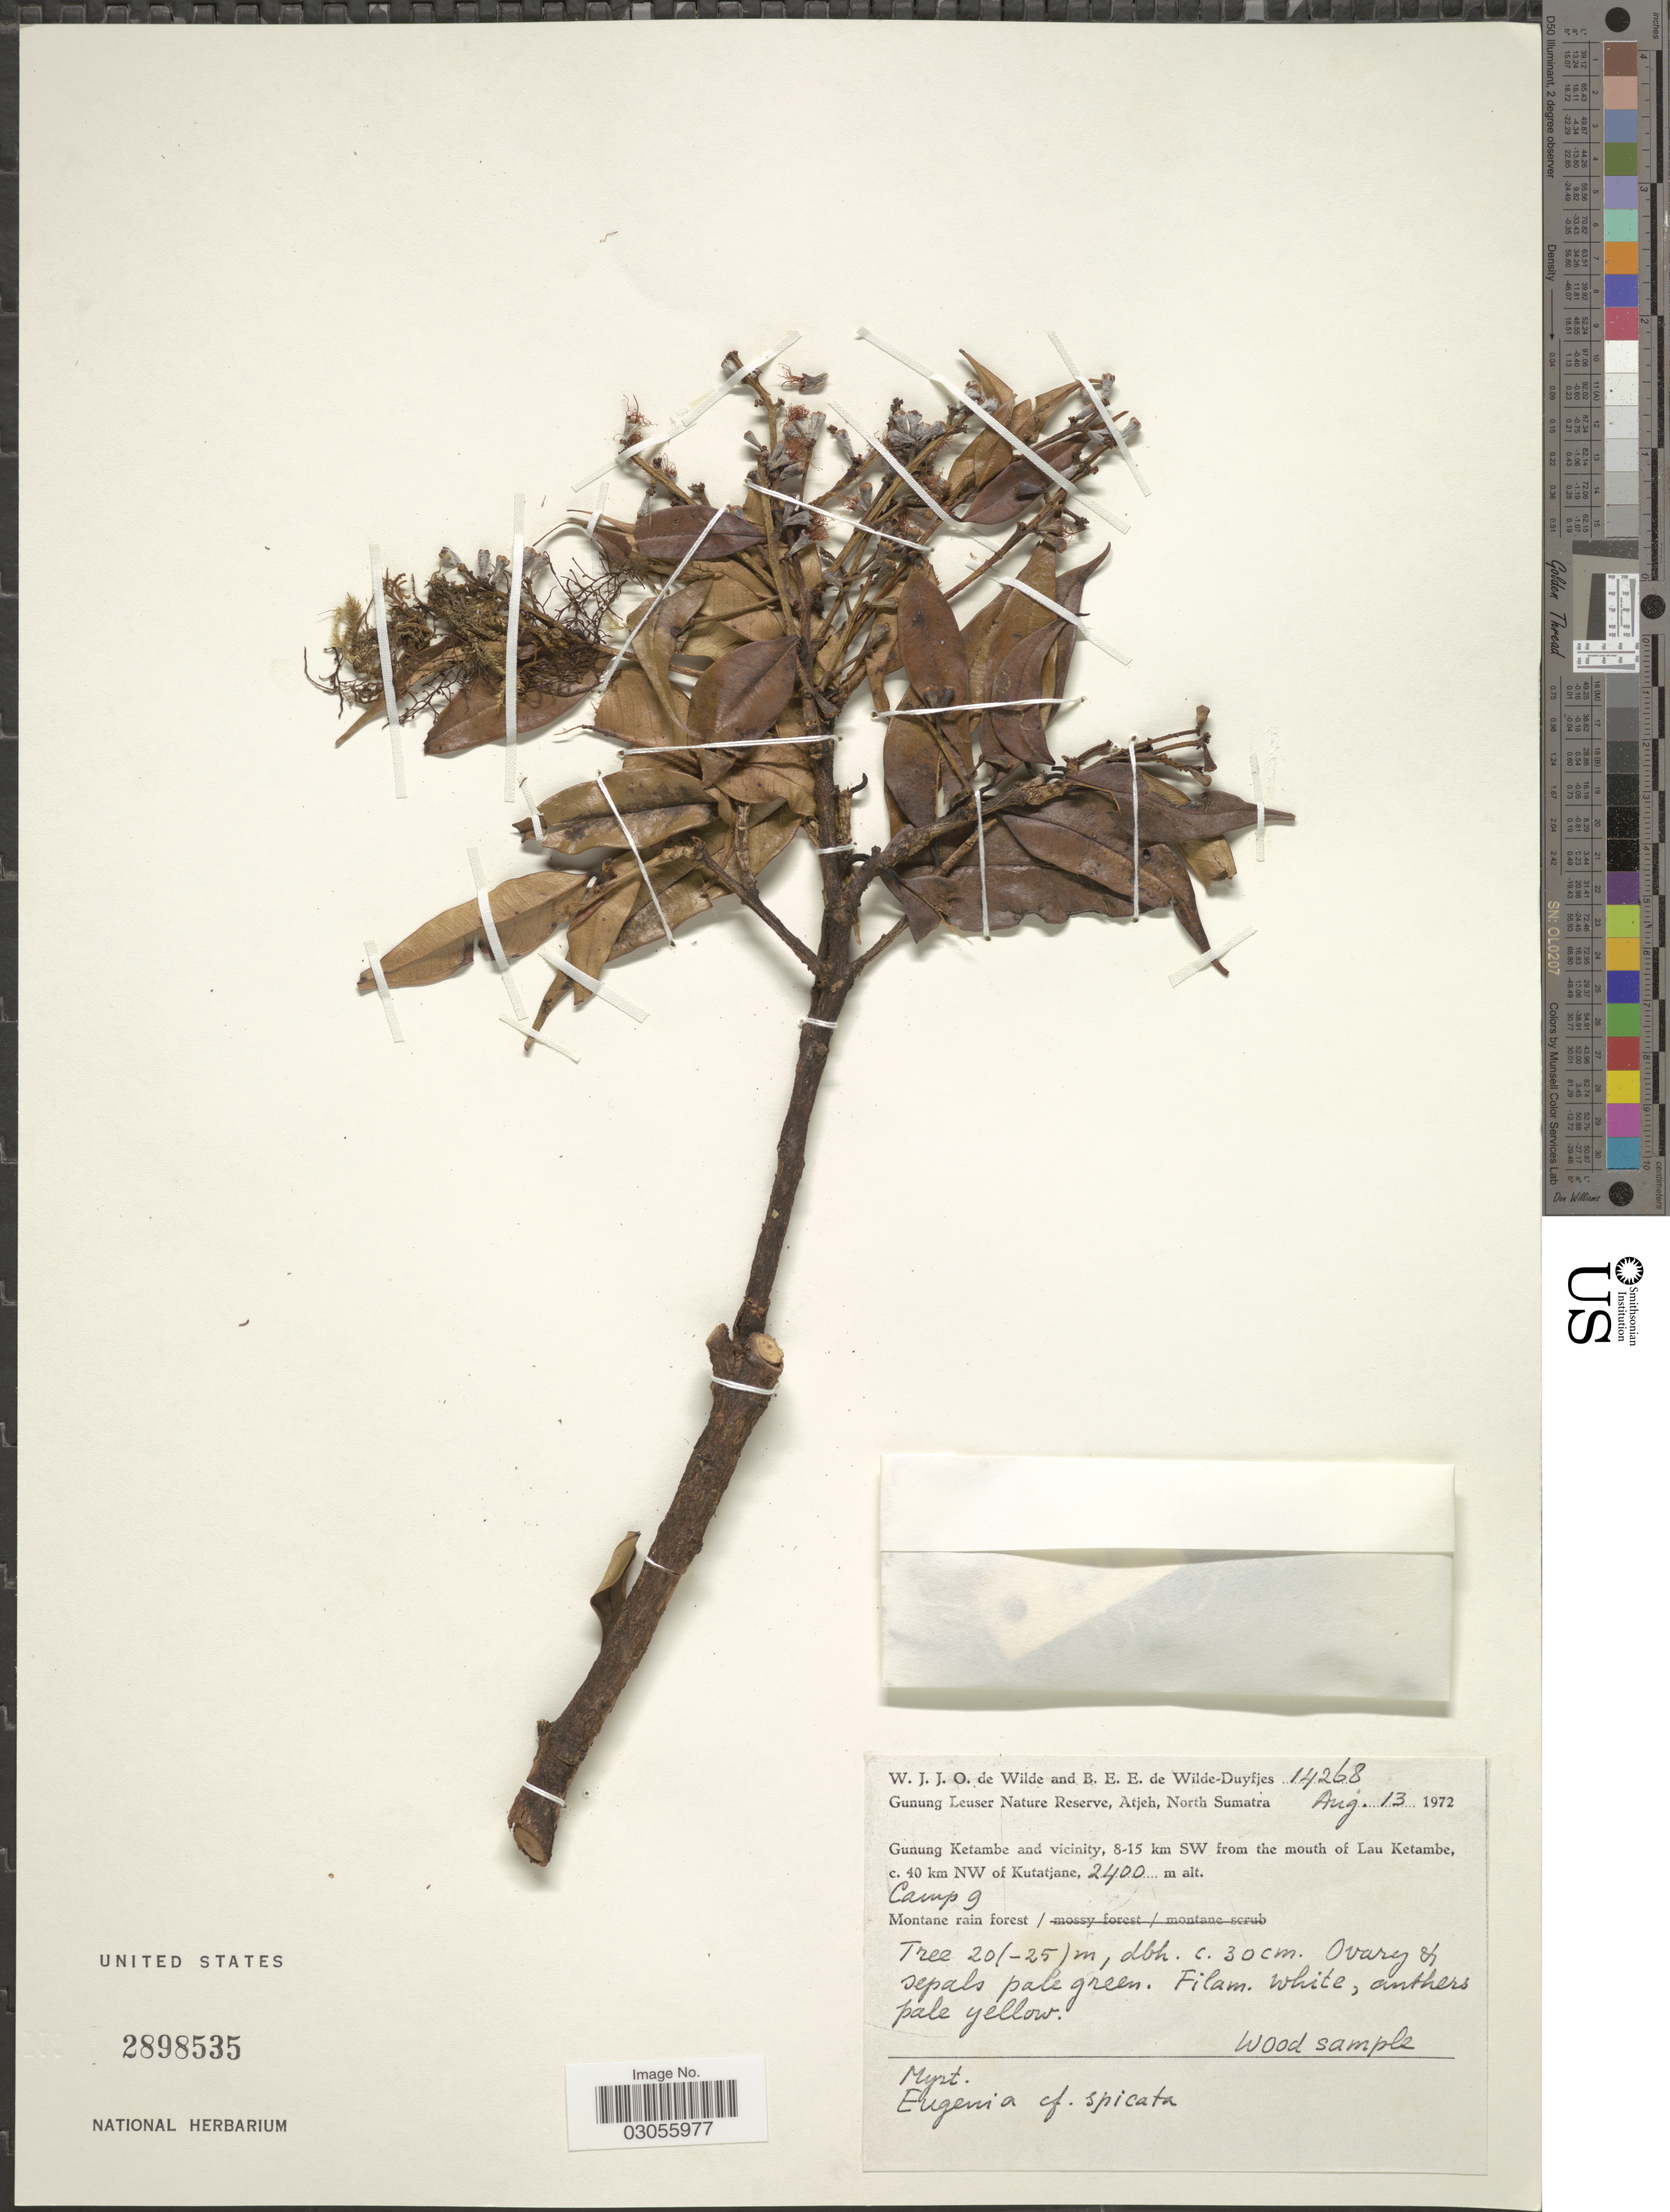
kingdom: Plantae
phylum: Tracheophyta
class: Magnoliopsida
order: Myrtales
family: Myrtaceae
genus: Syzygium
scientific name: Syzygium zeylanicum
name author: (L.) DC.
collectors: W. J. de Wilde & B. E. de Wilde-Duyfjes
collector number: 14268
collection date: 1972-08-13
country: Indonesia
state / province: Sumatra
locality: Gunung Leuser Nature Reserve, Atjeh, North Sumatra. Gunung Ketambe and vicinity, 8-15 km SW from the mouth of Lau Ketambe, c. 40 km NW of Kutatjane, Camp 9.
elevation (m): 2400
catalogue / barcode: US 2898535